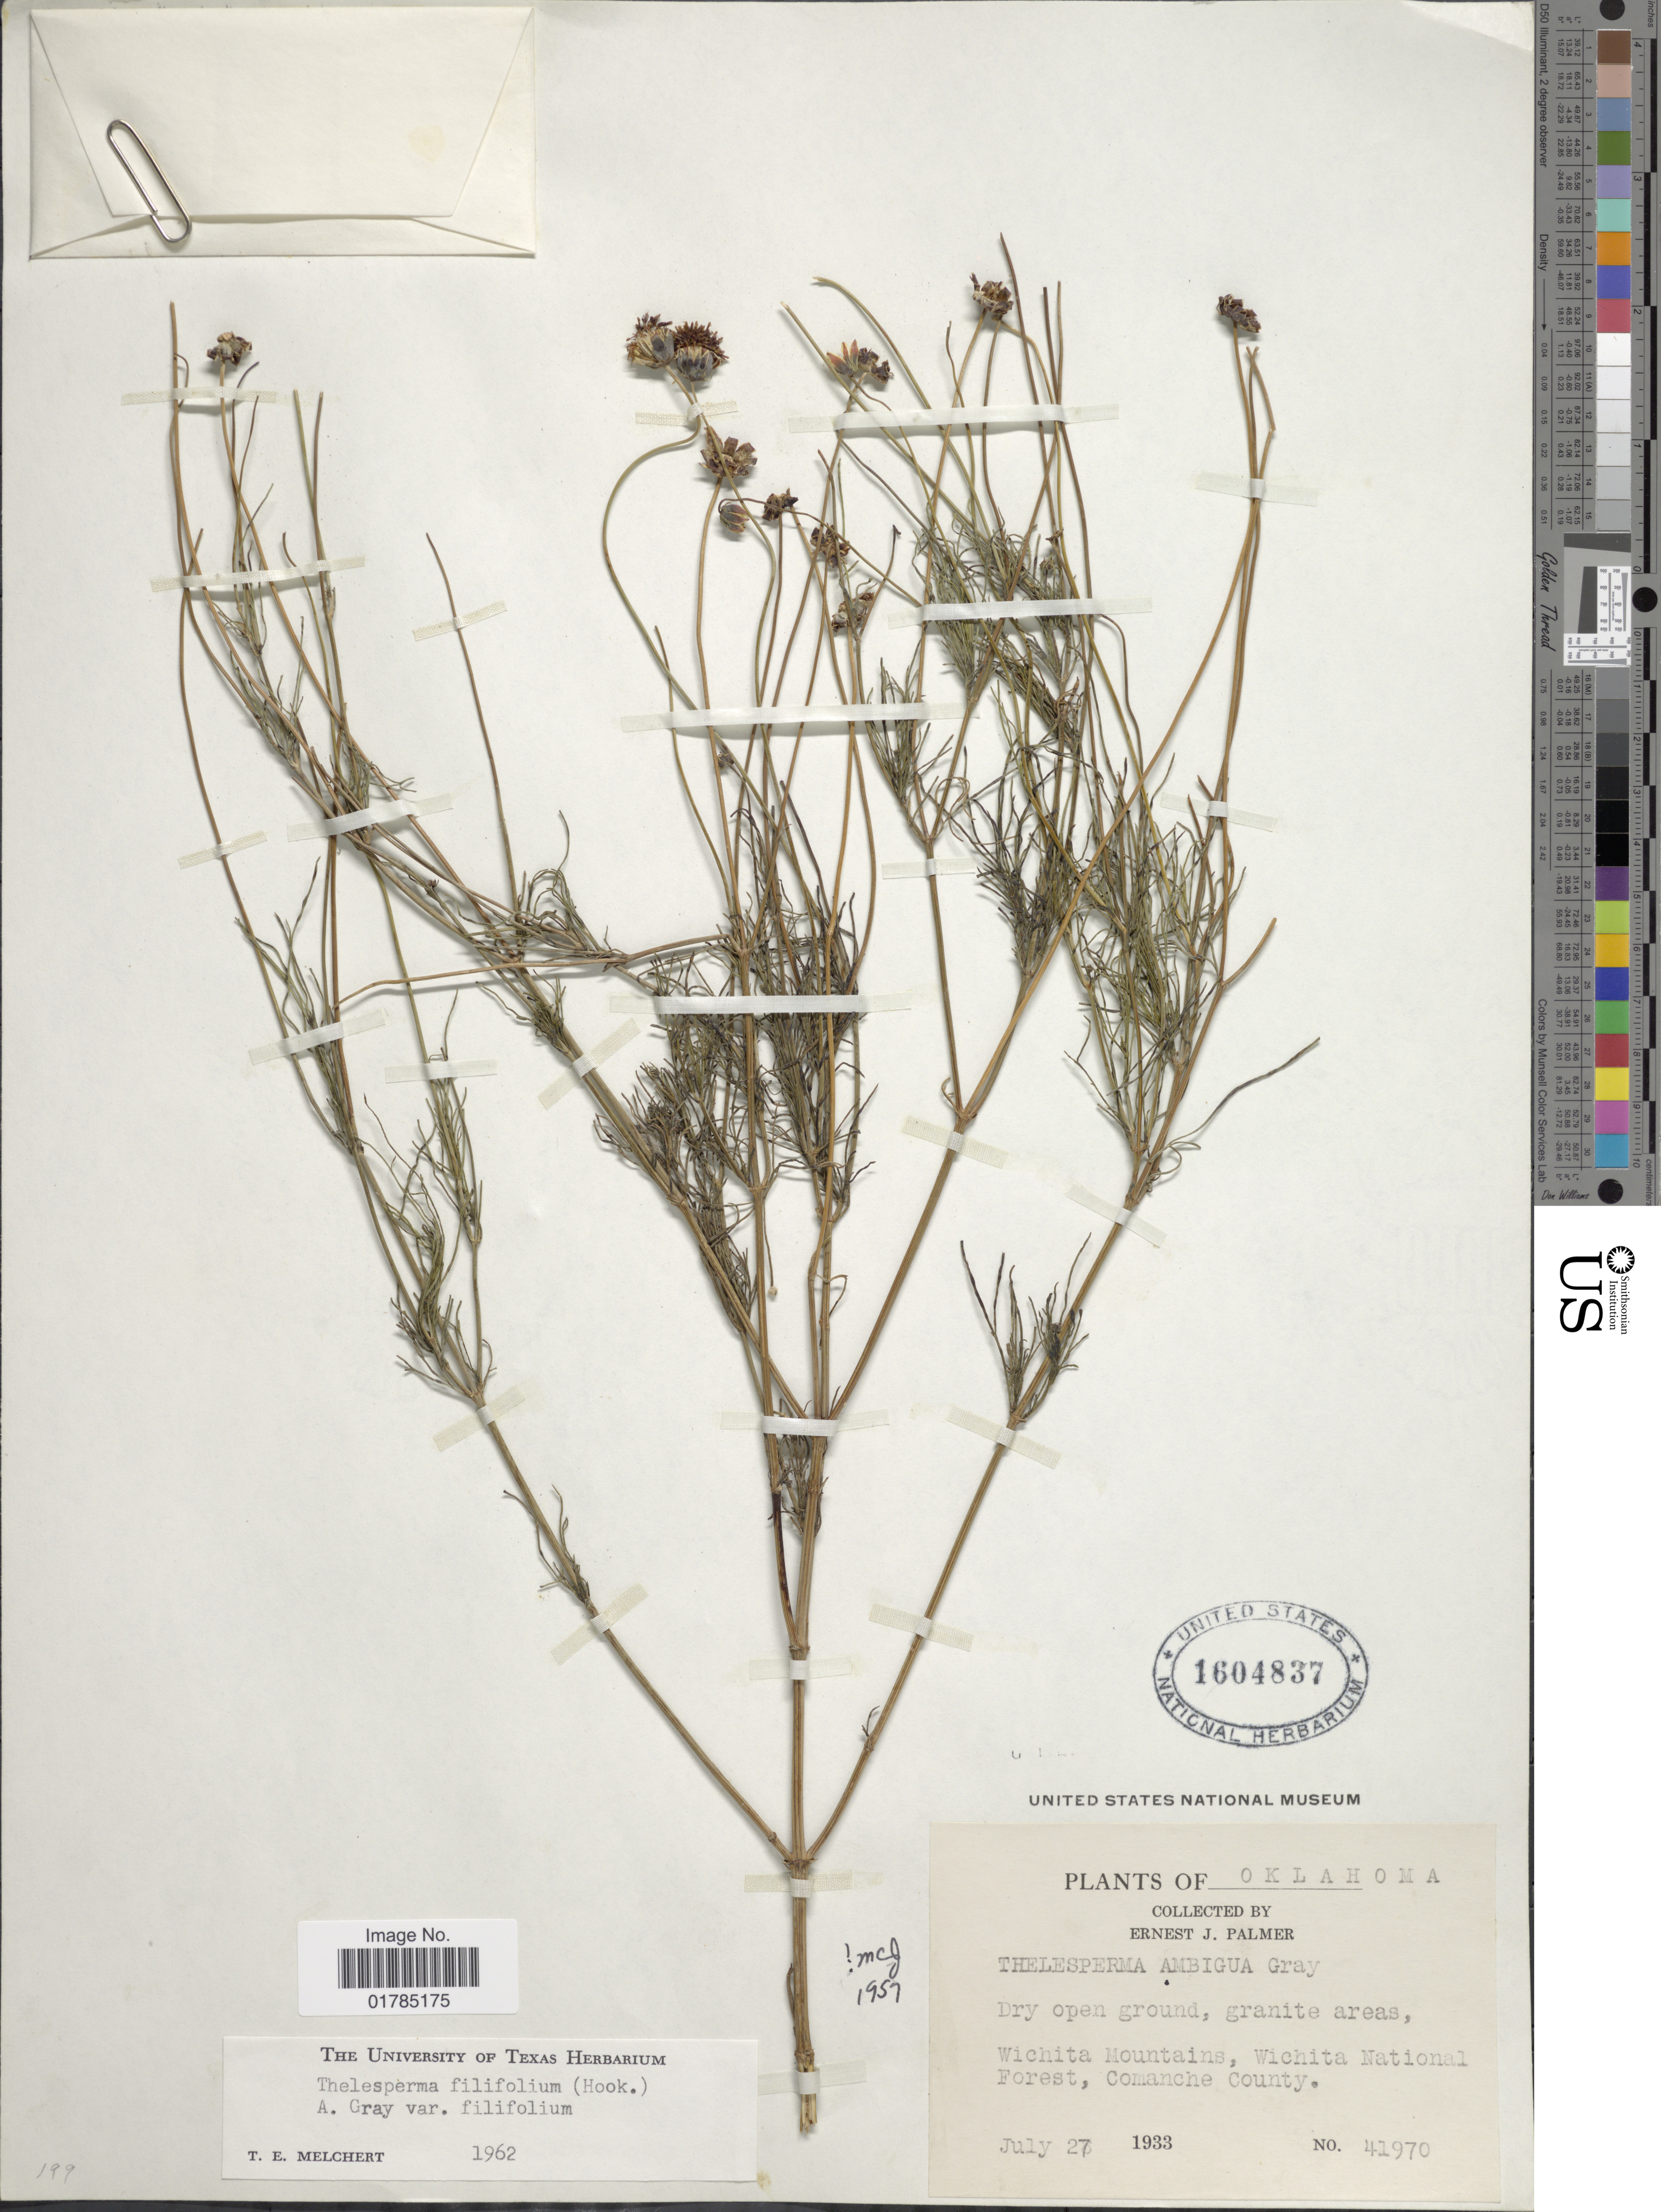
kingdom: Plantae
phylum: Tracheophyta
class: Magnoliopsida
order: Asterales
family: Asteraceae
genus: Thelesperma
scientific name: Thelesperma filifolium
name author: (Hook.) A. Gray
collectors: E. J. Palmer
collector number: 41970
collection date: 1933-07-27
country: United States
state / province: Oklahoma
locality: Wichita Mountains, Wichita National Forest, Comanche County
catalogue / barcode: US 1604837